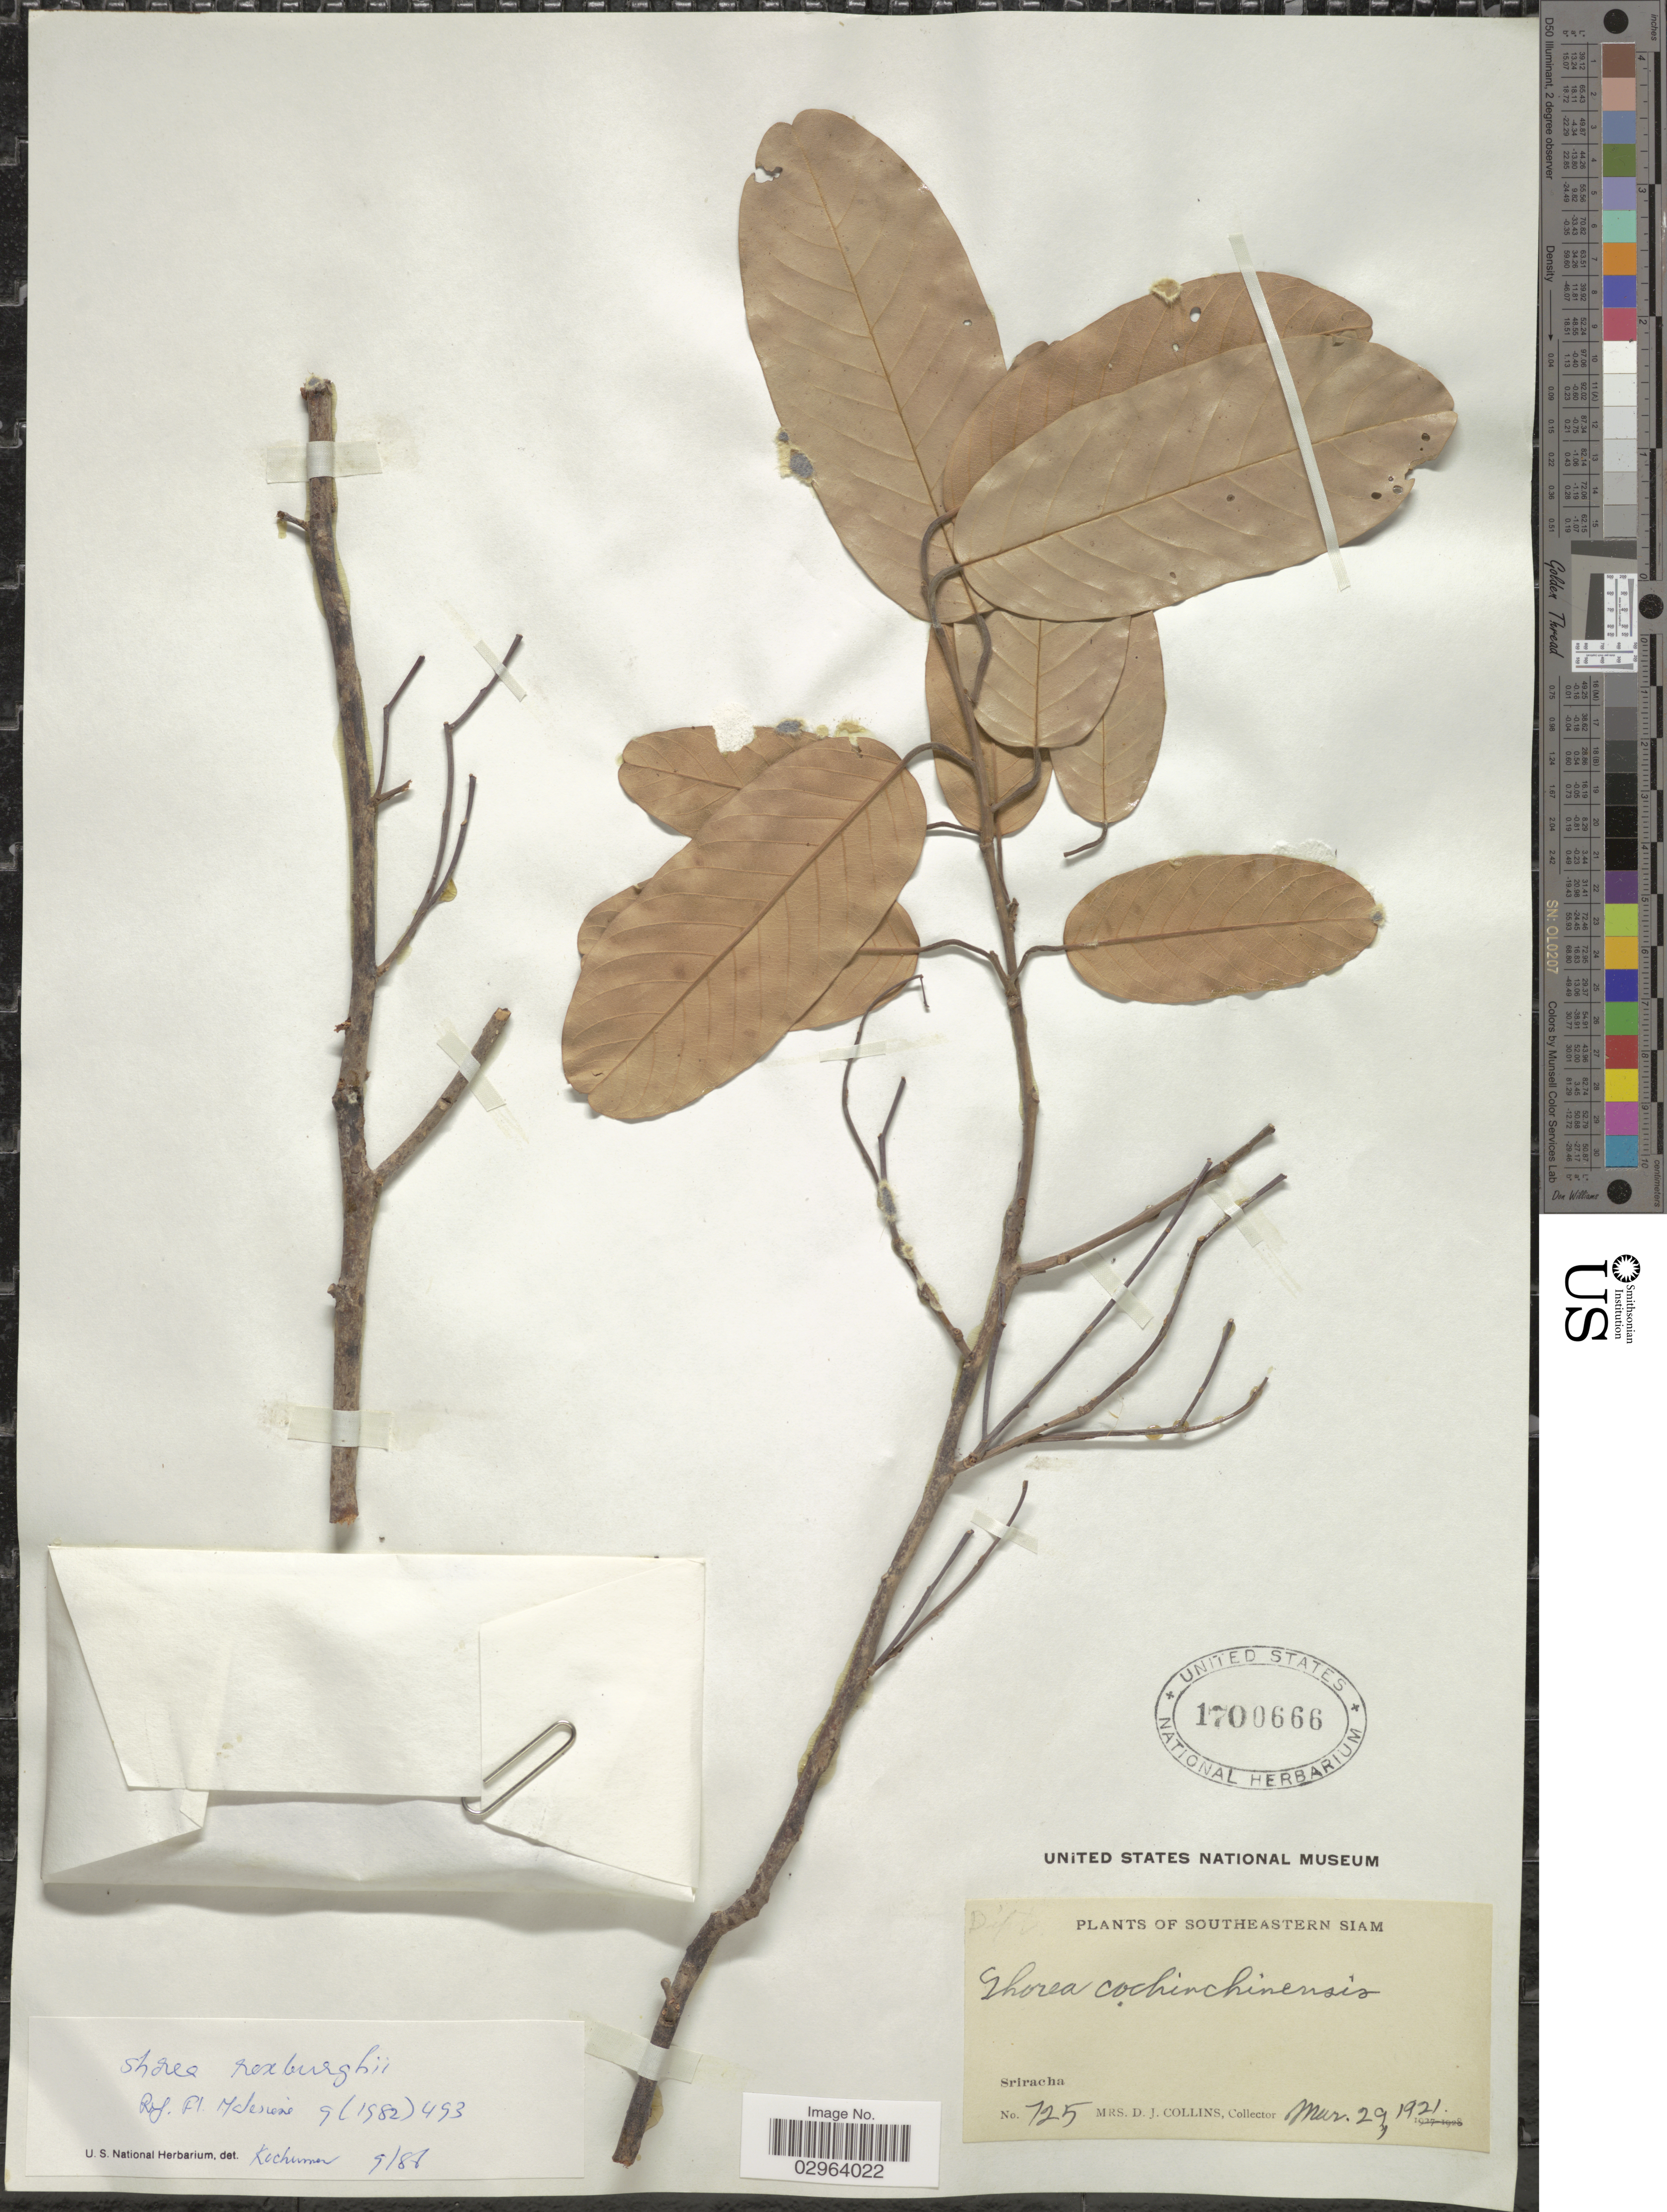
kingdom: Plantae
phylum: Tracheophyta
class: Magnoliopsida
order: Malvales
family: Dipterocarpaceae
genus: Anthoshorea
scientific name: Anthoshorea roxburghii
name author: (G. Don) P.S. Ashton & J. Heck.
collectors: Mrs. D. J. Collins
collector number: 725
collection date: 1921-03-29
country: Thailand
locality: Southeastern Siam. Sriracha.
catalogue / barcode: US 1700666